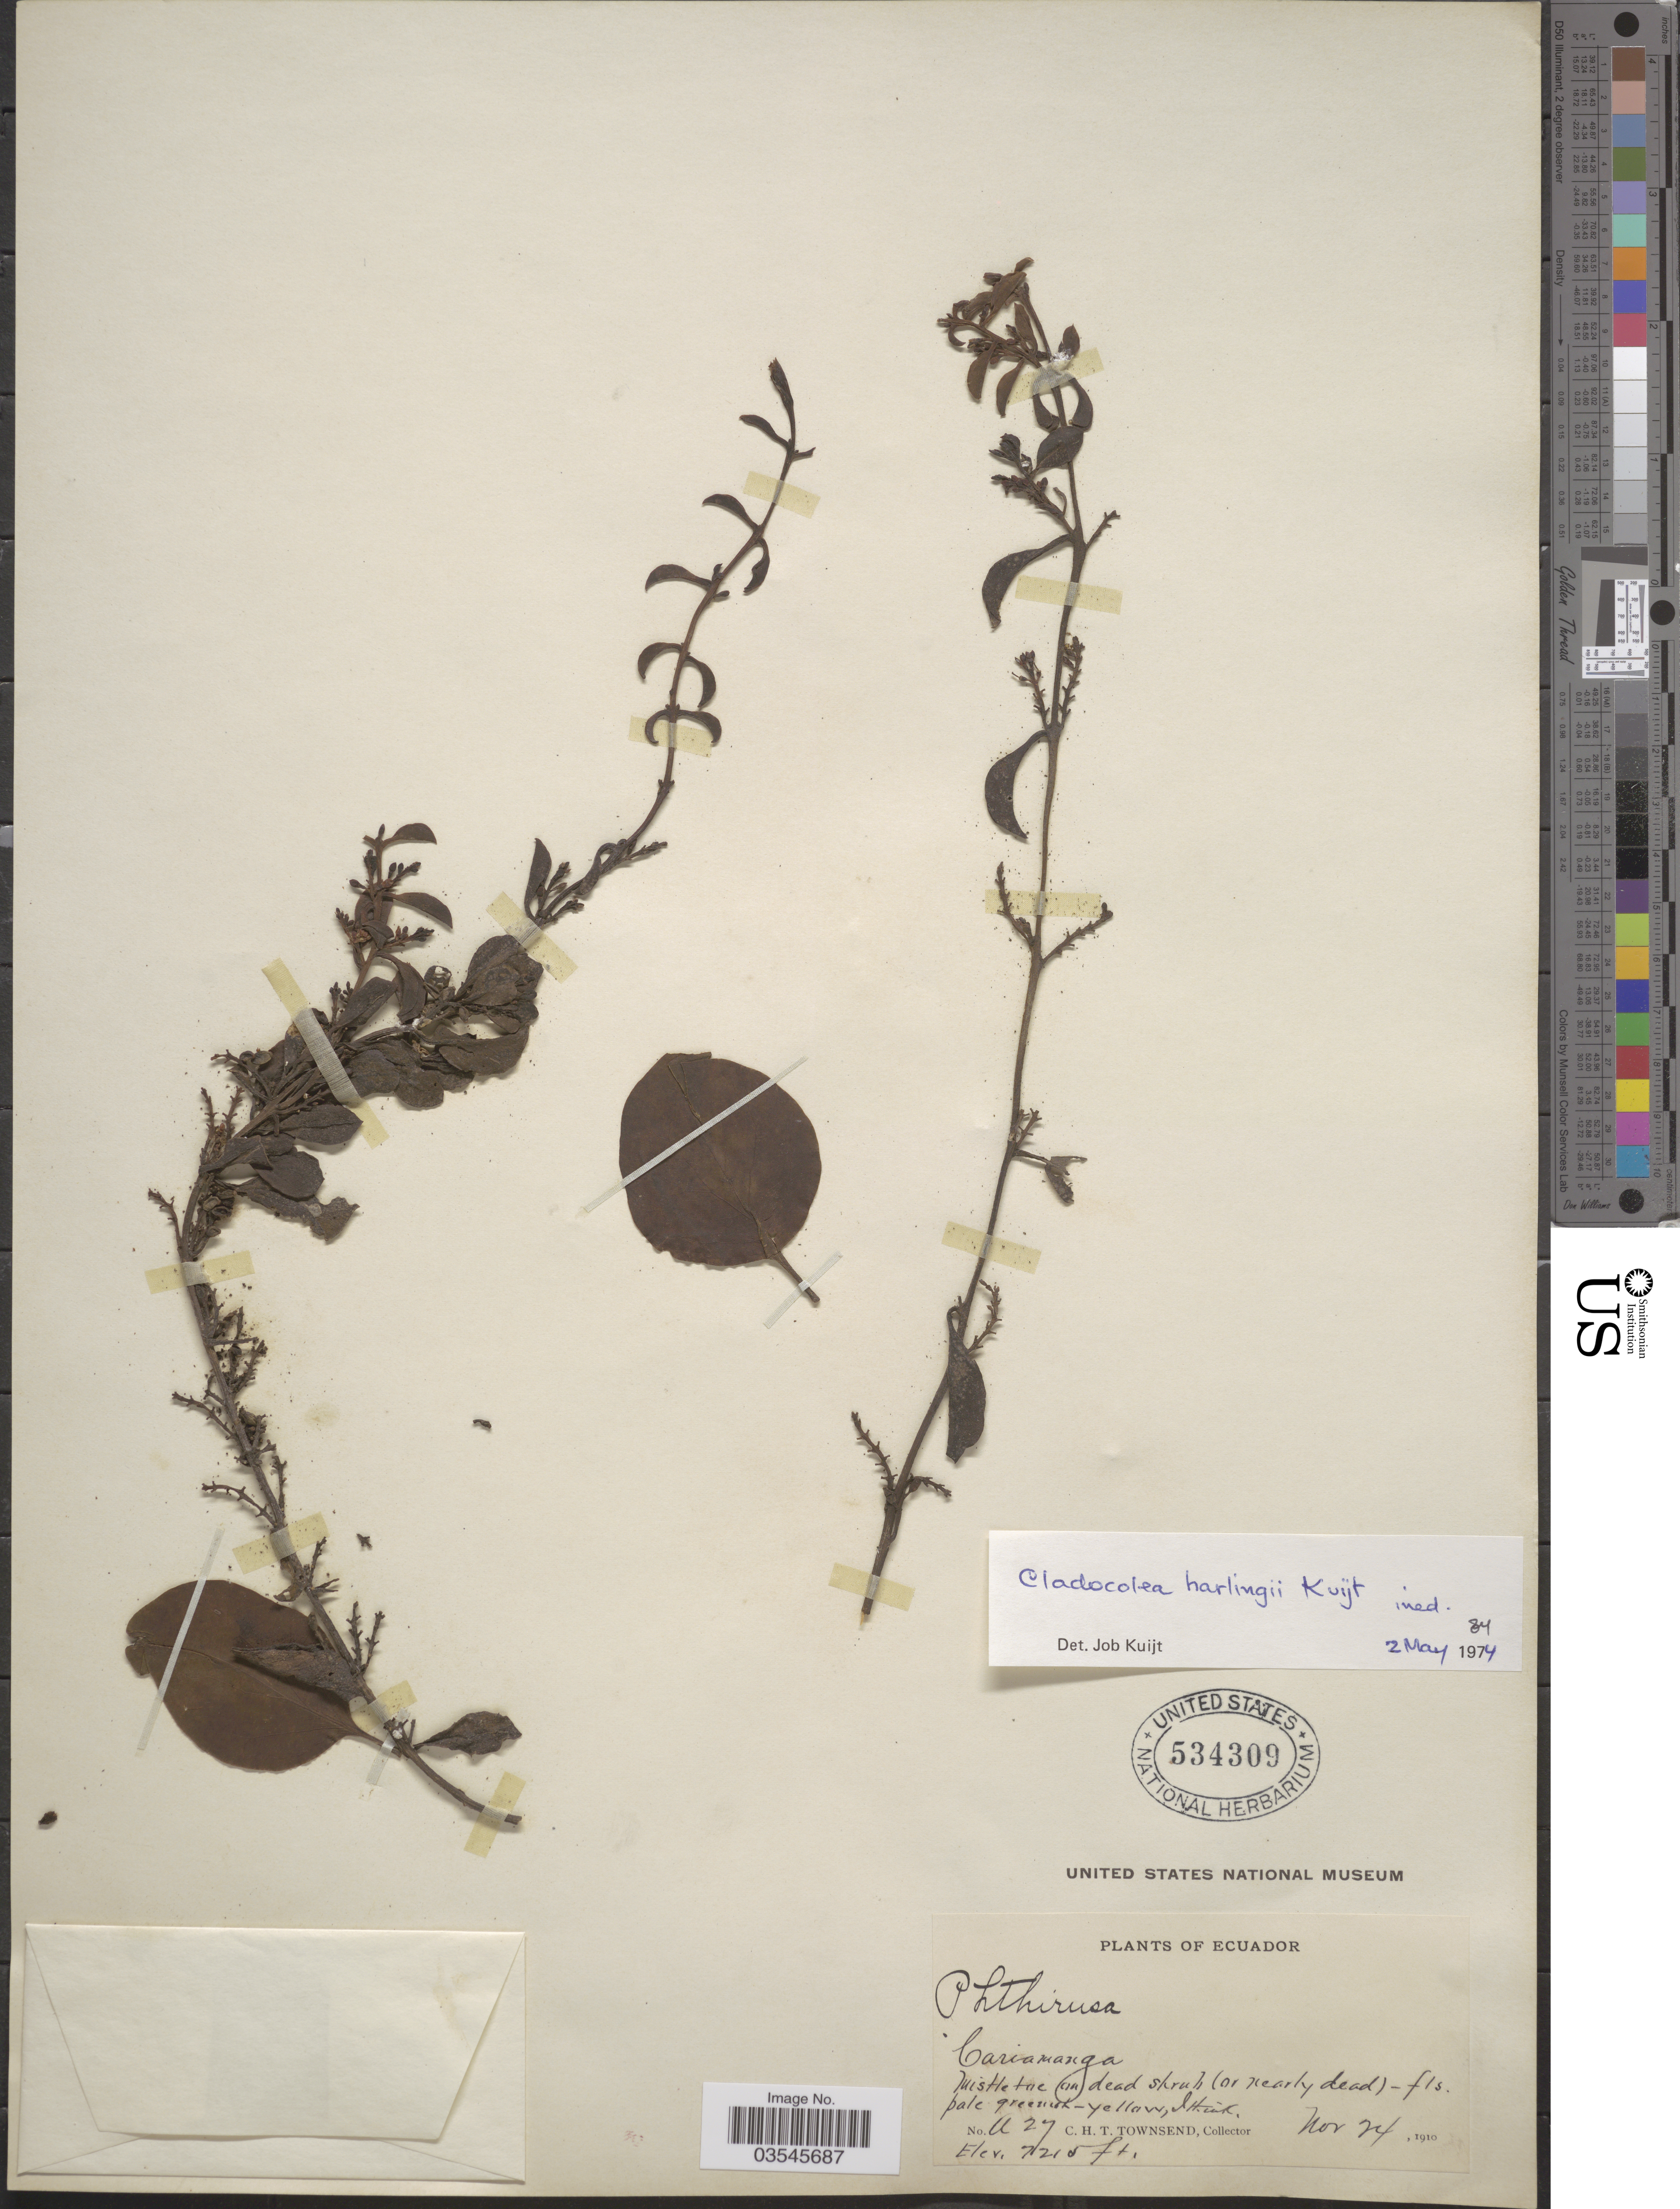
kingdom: Plantae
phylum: Tracheophyta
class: Magnoliopsida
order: Santalales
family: Loranthaceae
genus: Cladocolea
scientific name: Cladocolea harlingii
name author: Kuijt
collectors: C. H. T. Townsend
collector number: A27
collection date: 1910-11-24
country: Ecuador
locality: Cariamanga.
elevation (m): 2199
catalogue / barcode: US 534309